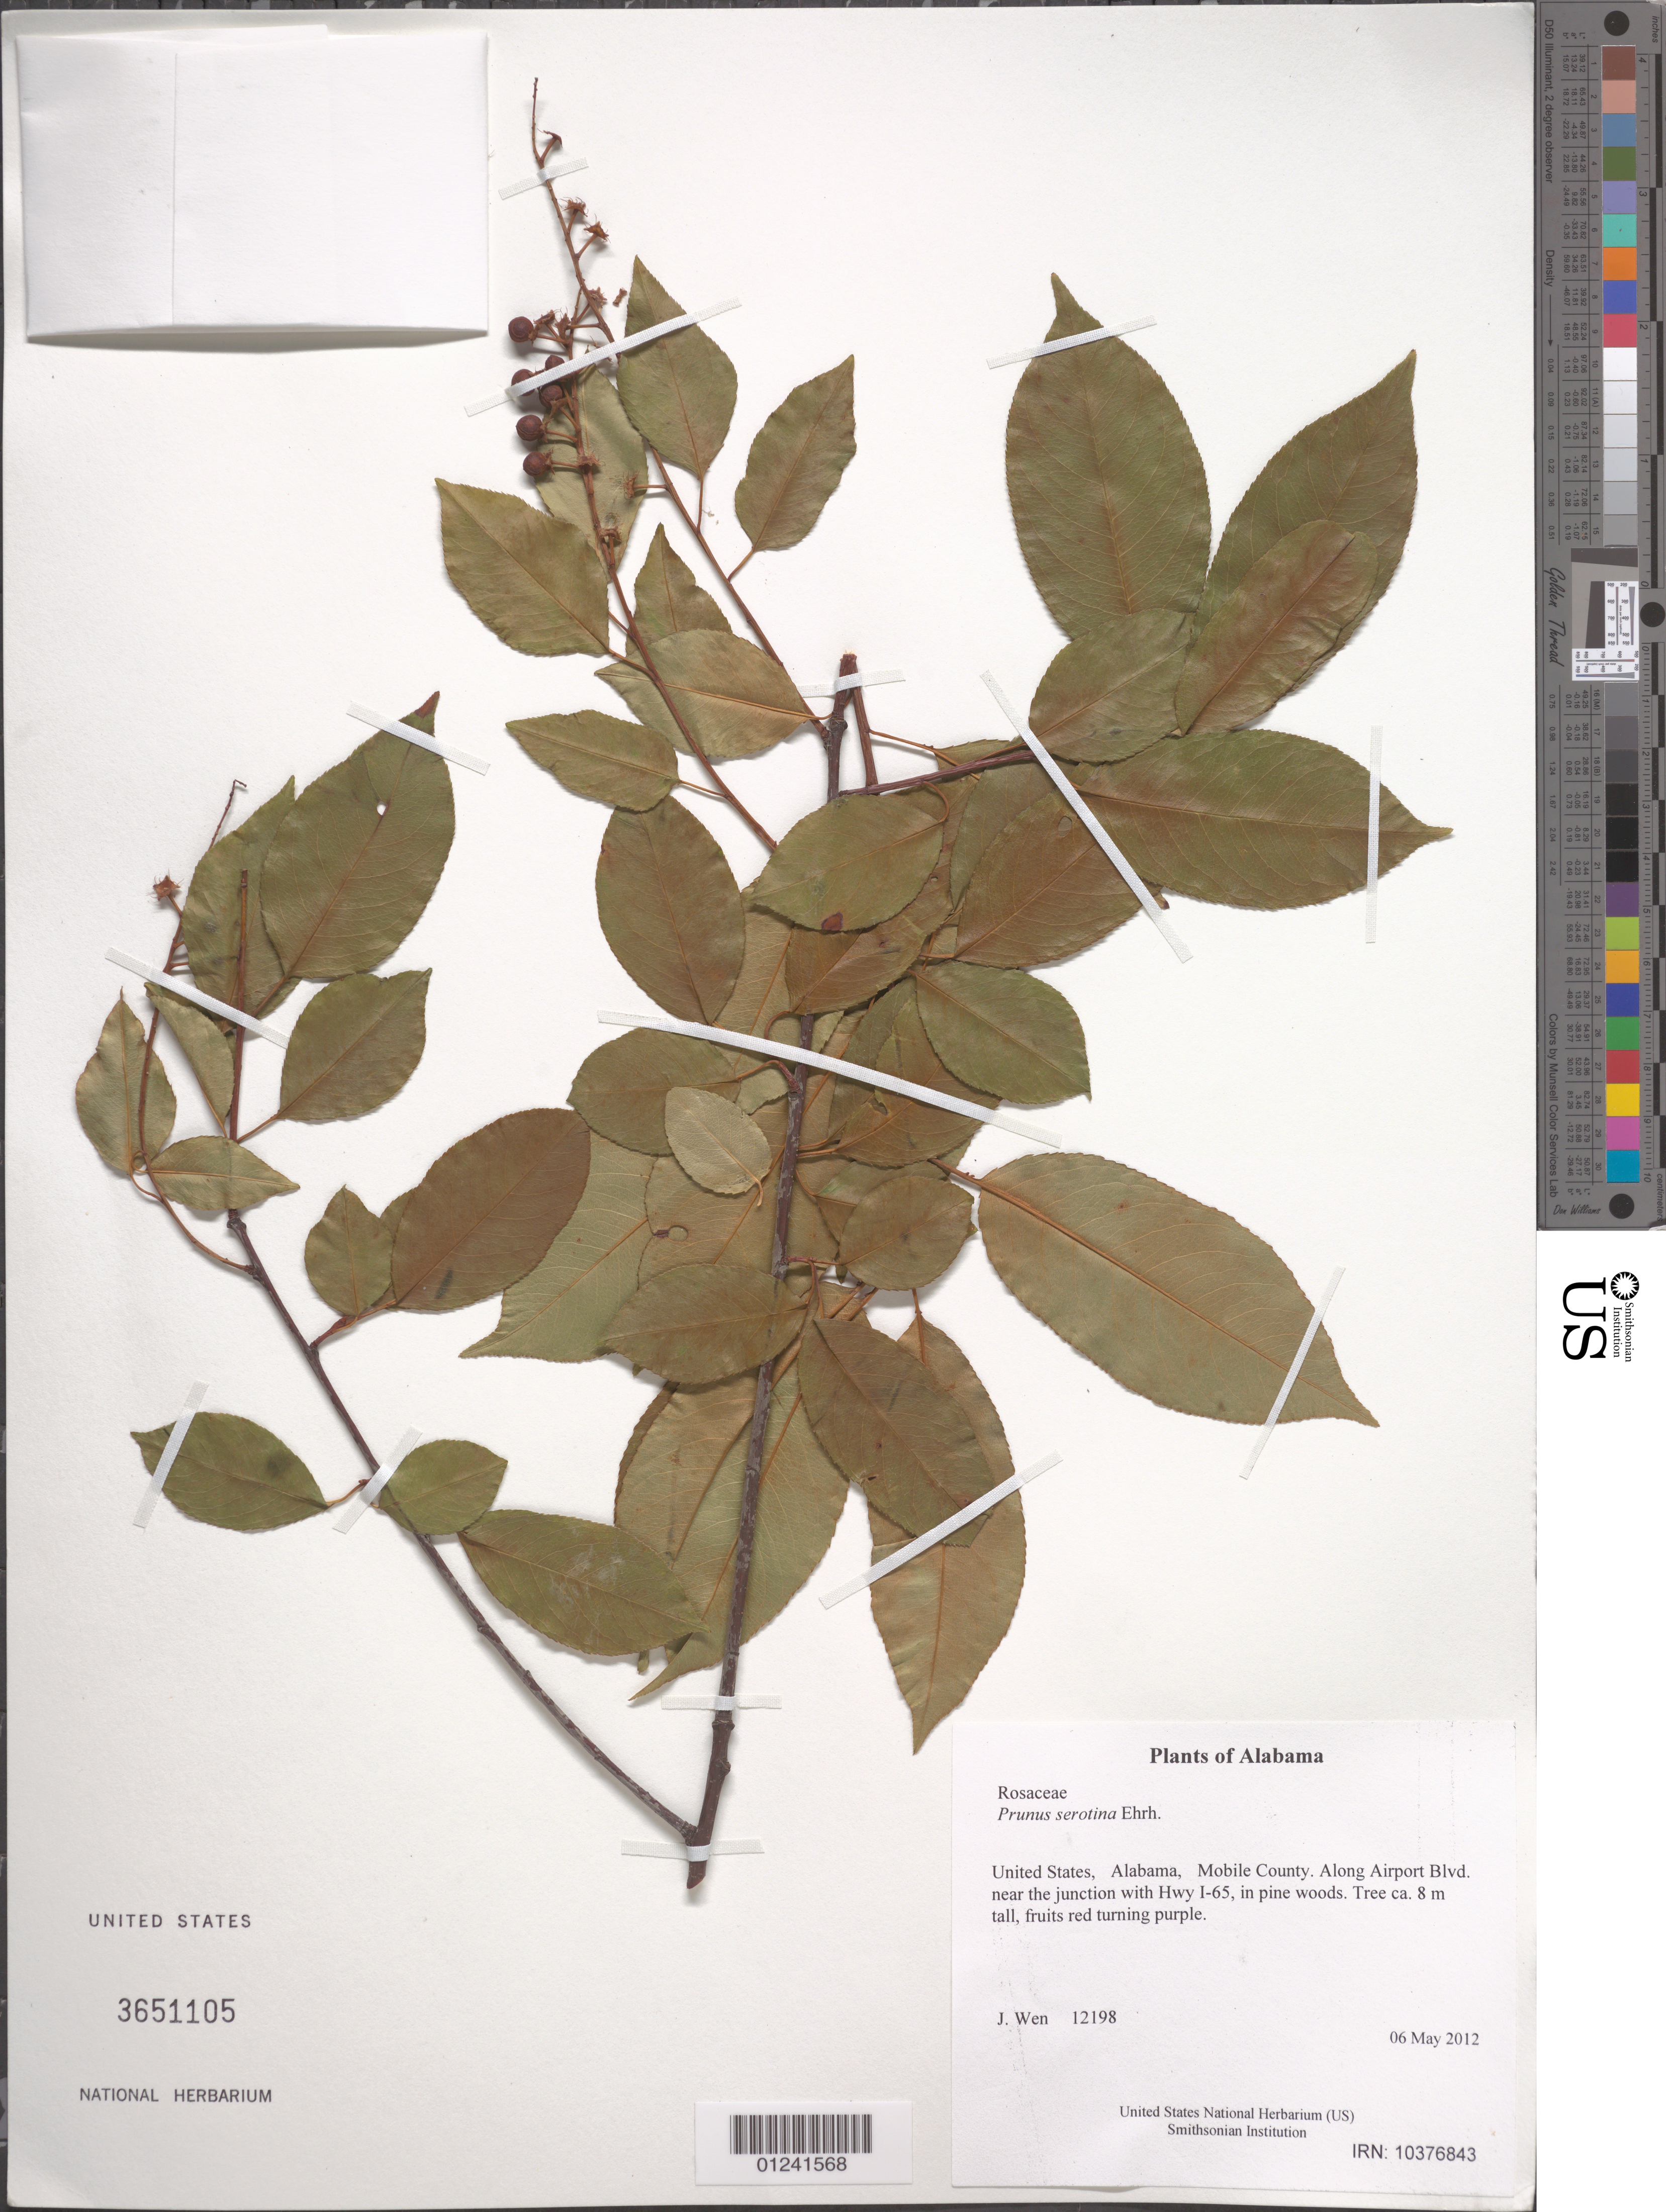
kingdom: Plantae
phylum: Tracheophyta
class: Magnoliopsida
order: Rosales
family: Rosaceae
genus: Prunus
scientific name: Prunus serotina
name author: Ehrh.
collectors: J. Wen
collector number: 12198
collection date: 2012-05-06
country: United States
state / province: Alabama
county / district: Mobile County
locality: Along Airport Blvd. near the junction with Hwy I-65, in pine woods.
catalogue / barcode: US 3651105